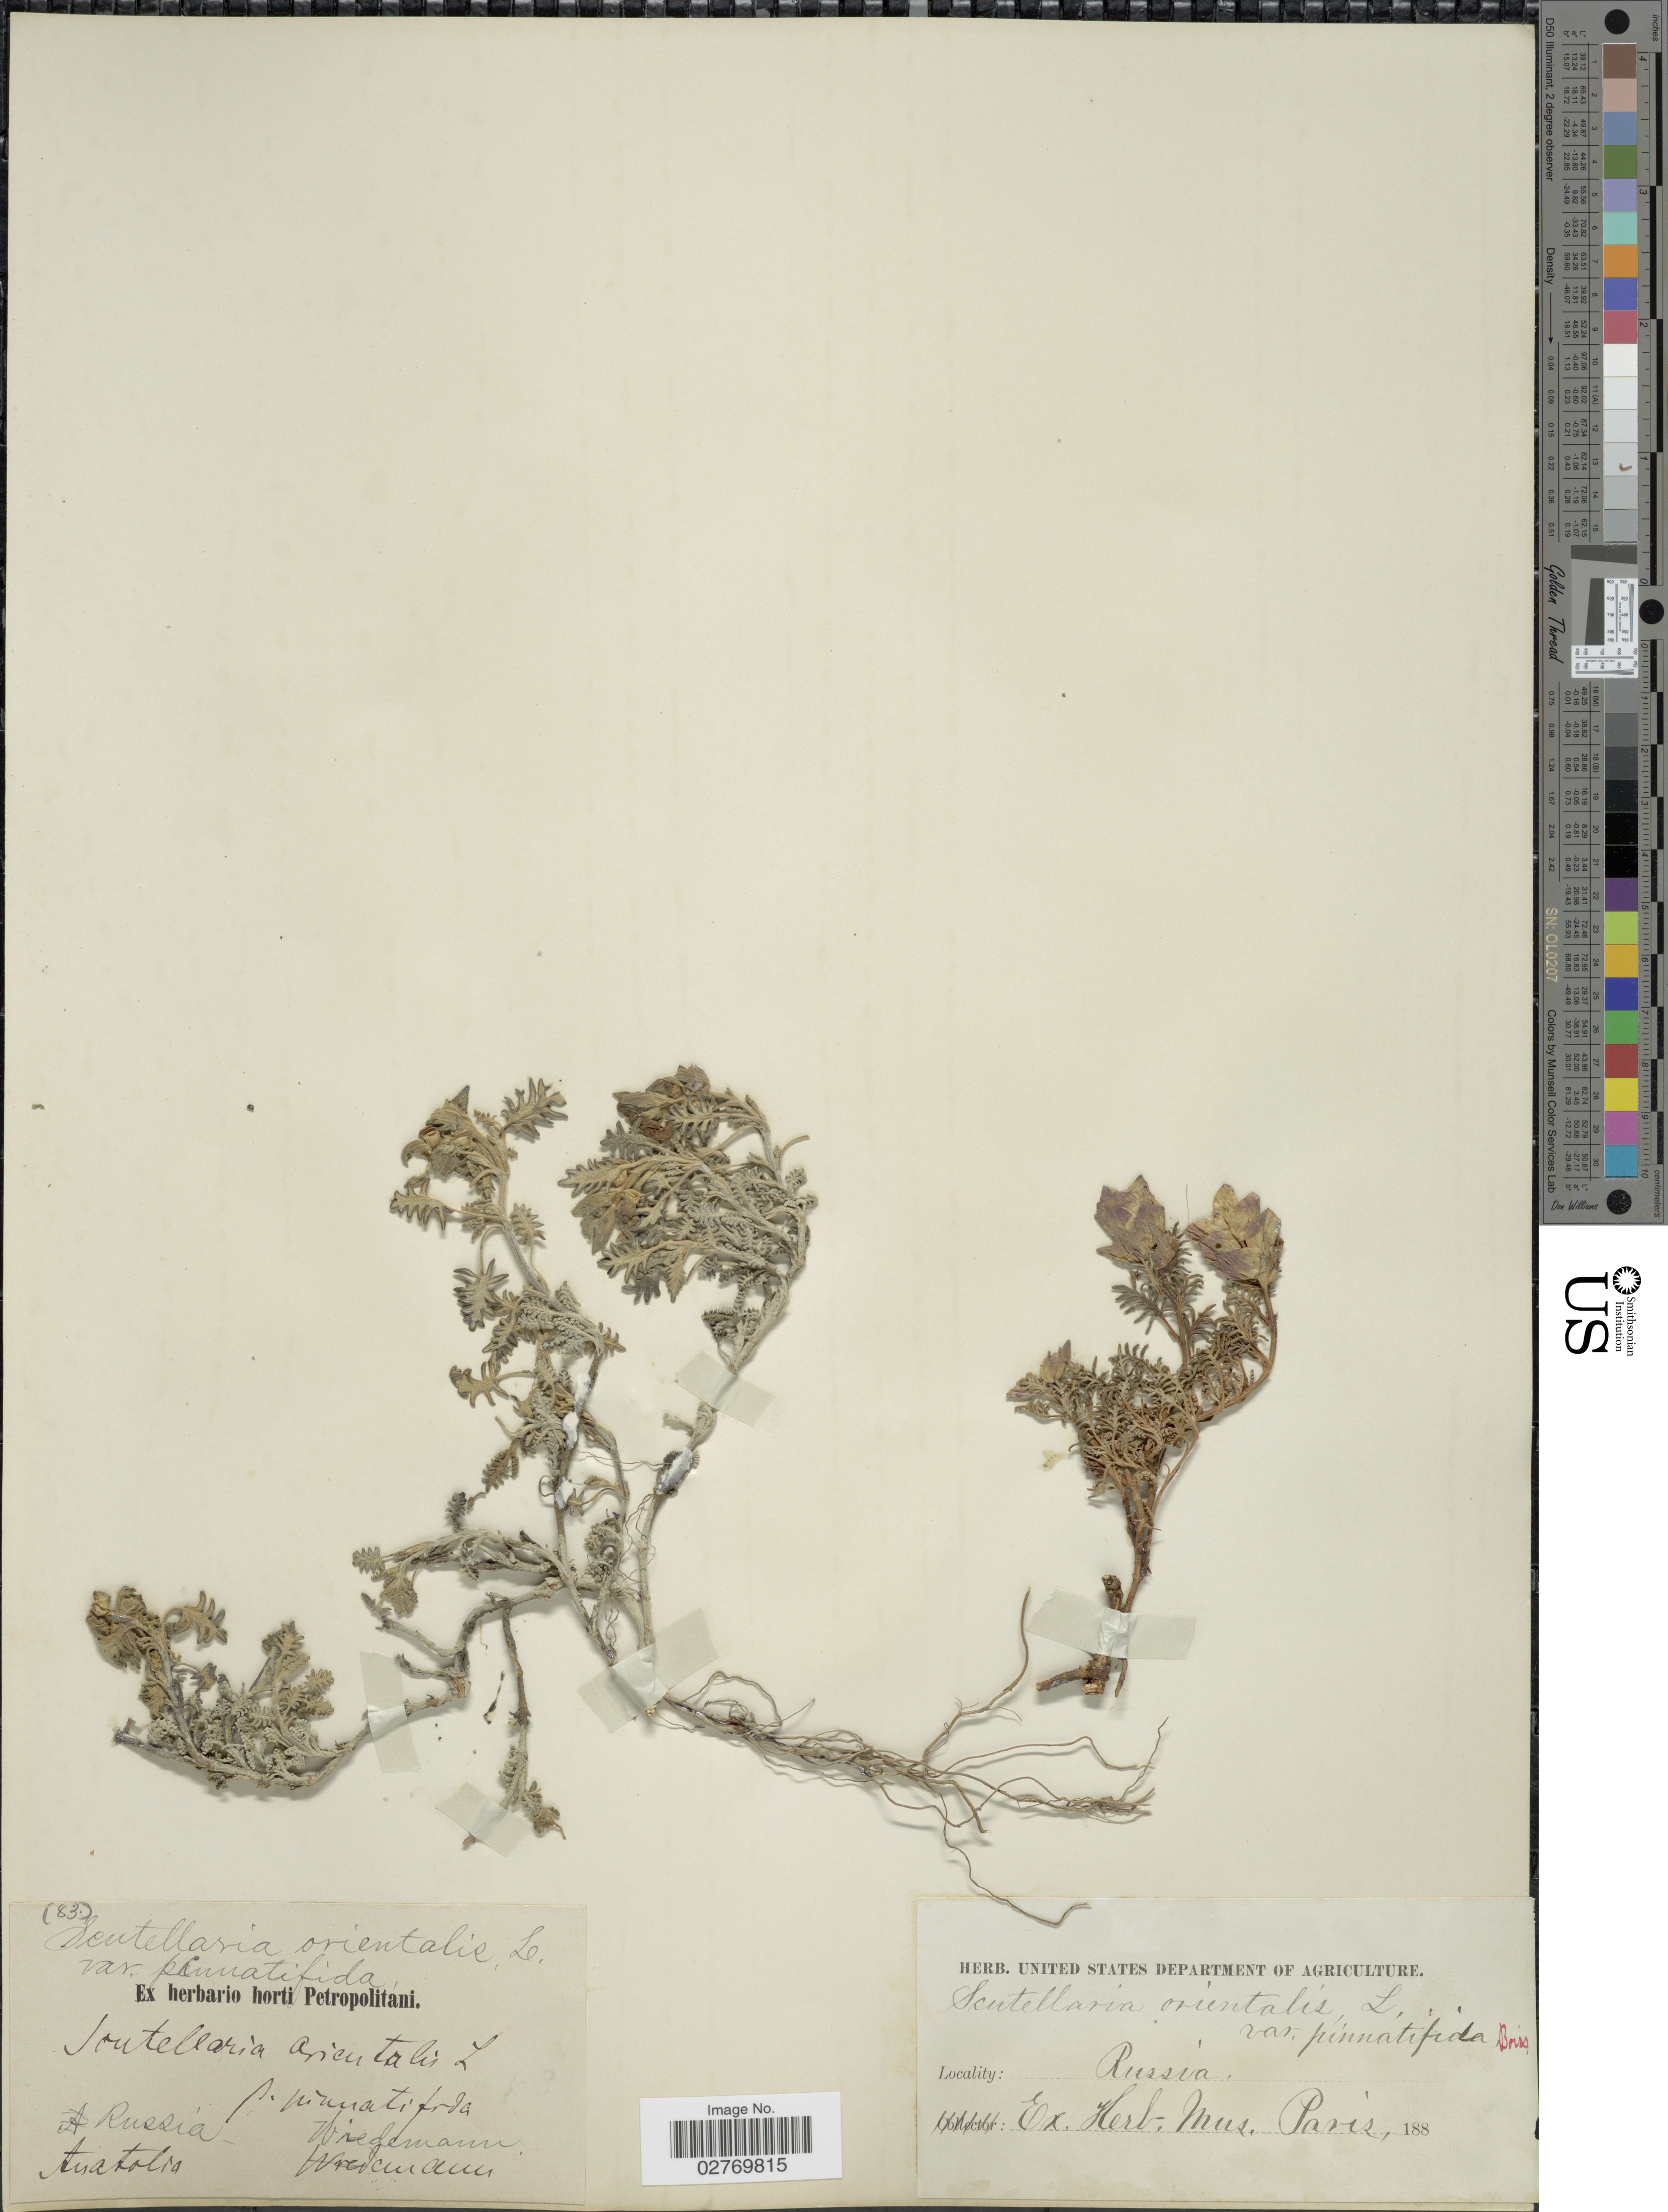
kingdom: Plantae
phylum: Tracheophyta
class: Magnoliopsida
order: Lamiales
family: Lamiaceae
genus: Scutellaria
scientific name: Scutellaria orientalis var. pinnatifida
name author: Rchb.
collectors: -. Wiedermann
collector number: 83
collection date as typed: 188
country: Turkey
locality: Anatolia.